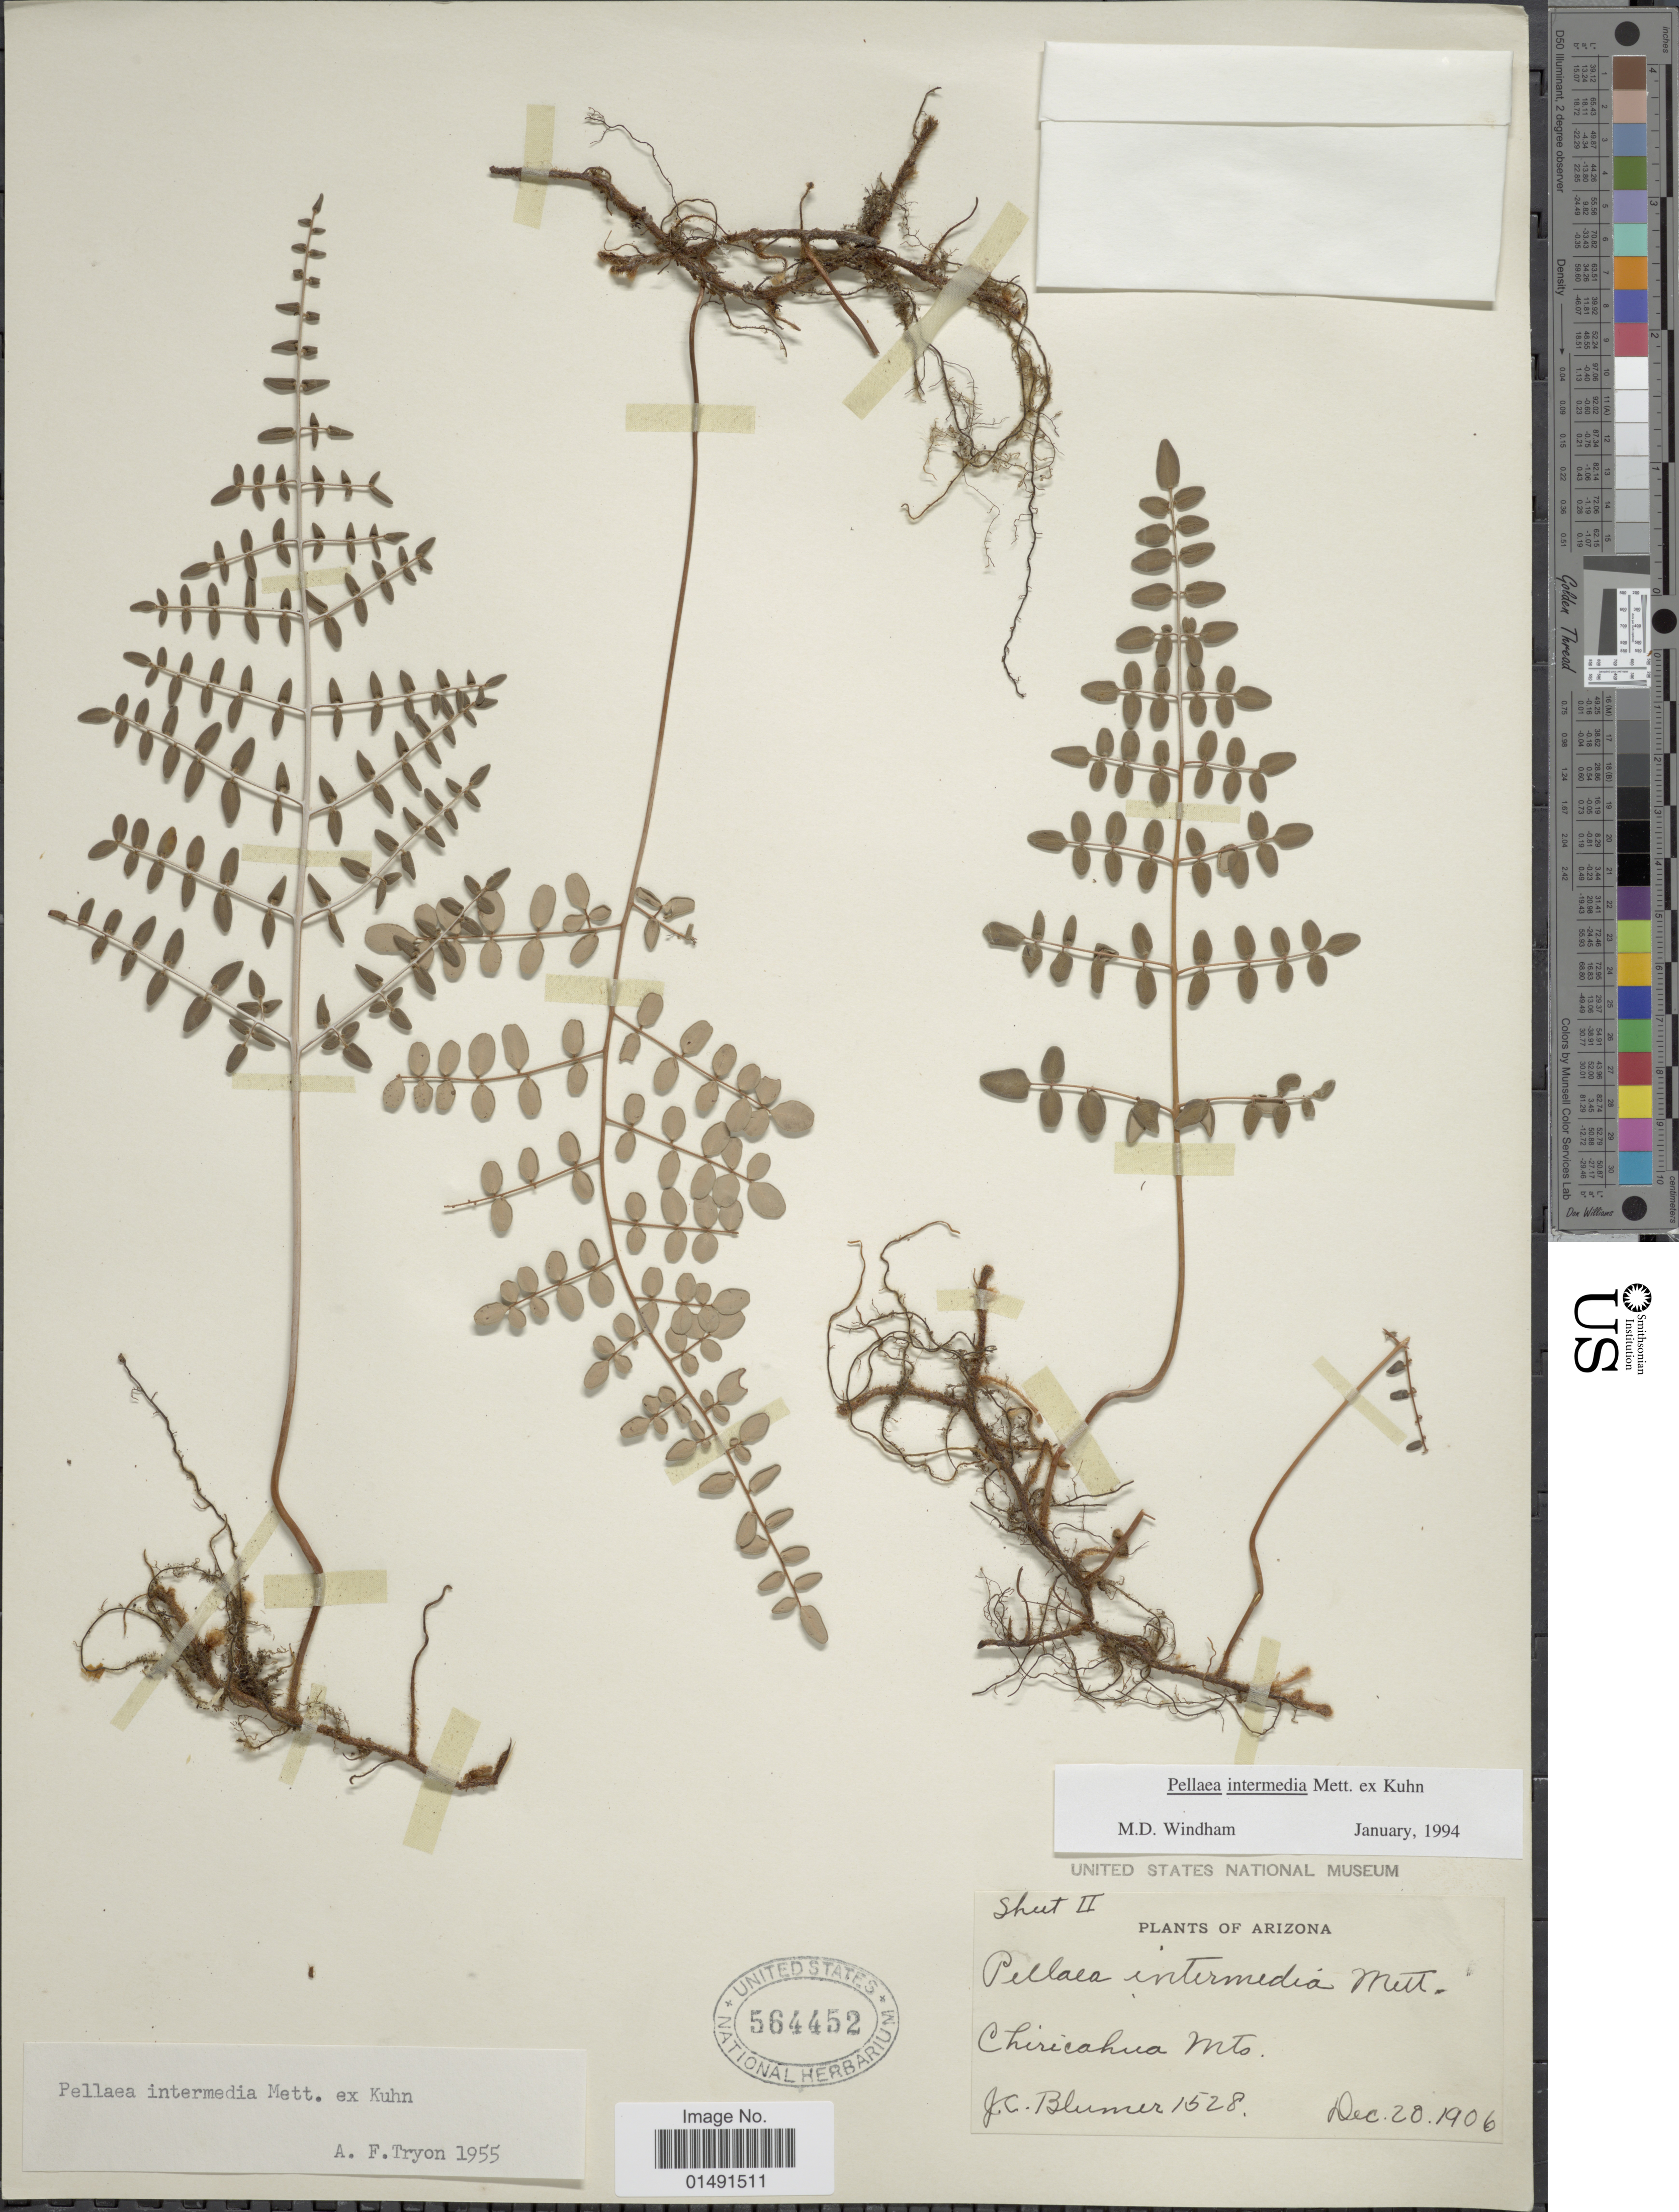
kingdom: Plantae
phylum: Tracheophyta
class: Polypodiopsida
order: Polypodiales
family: Pteridaceae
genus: Pellaea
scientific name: Pellaea intermedia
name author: Mett. ex Kuhn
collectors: J. C. Blumer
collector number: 1528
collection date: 1906-12-20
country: United States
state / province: Arizona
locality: Chiricahua Mts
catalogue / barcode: US 564452